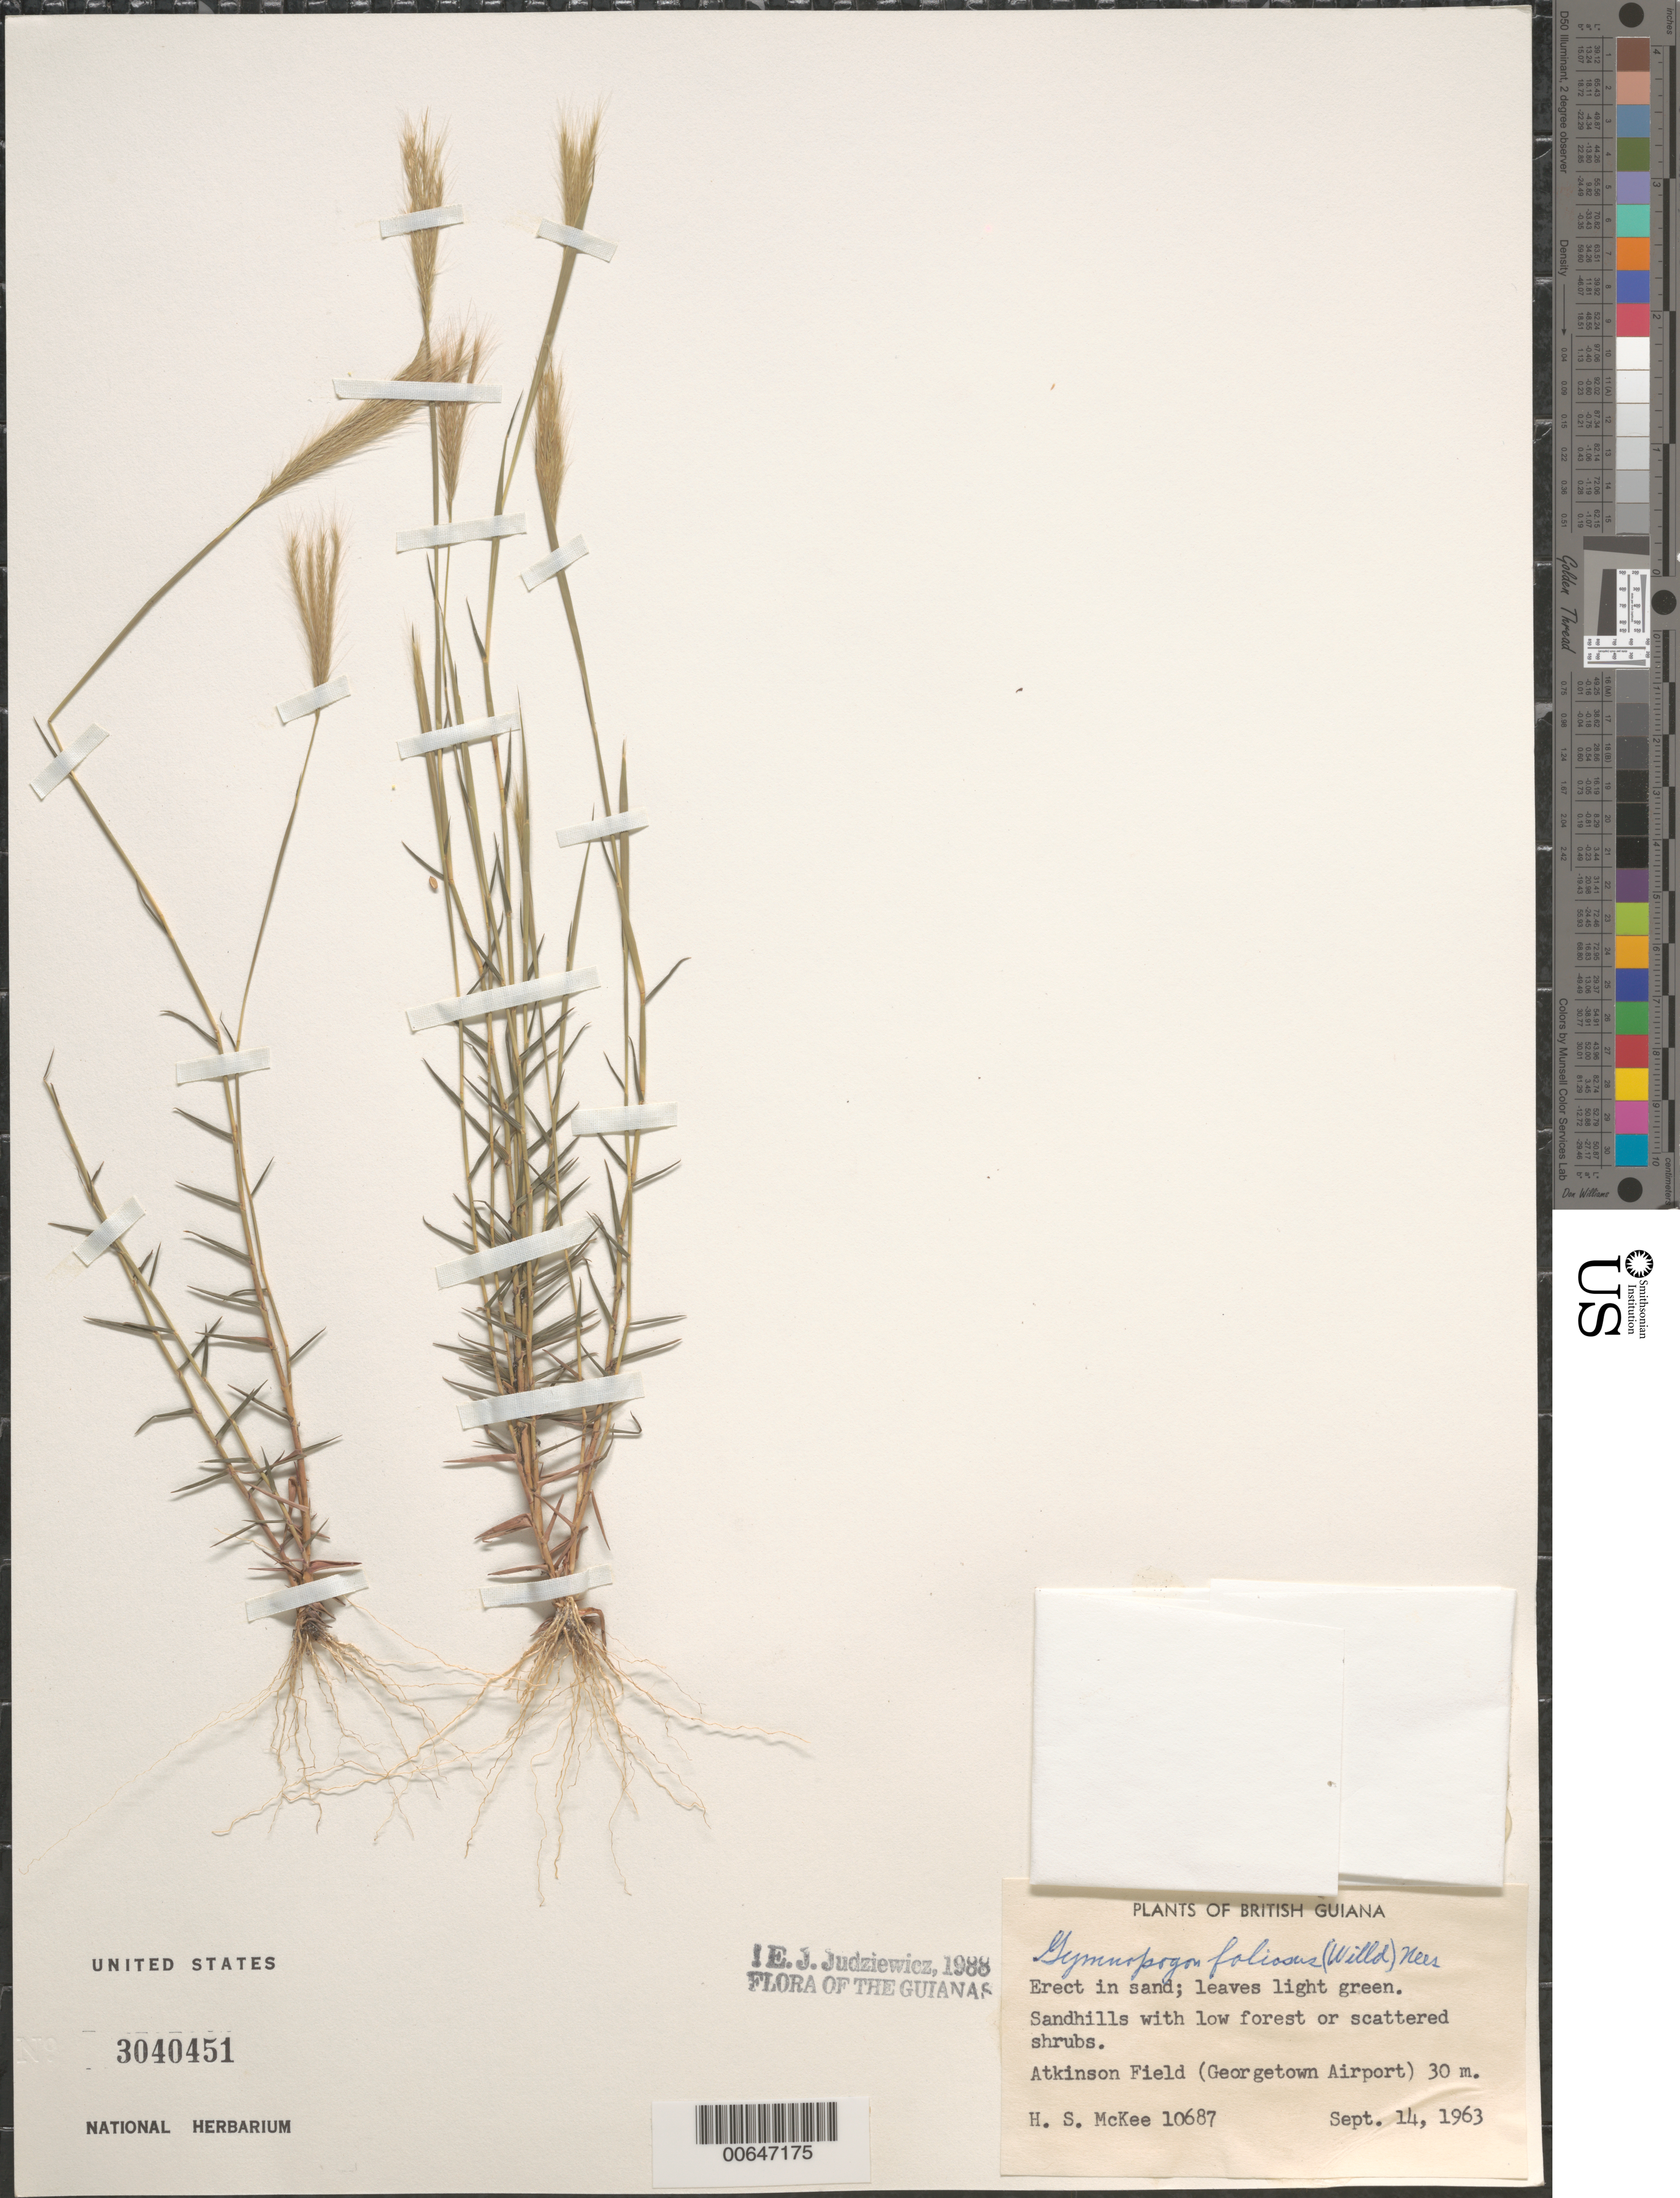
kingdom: Plantae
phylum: Tracheophyta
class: Liliopsida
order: Poales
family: Poaceae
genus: Gymnopogon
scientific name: Gymnopogon foliosus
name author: (Willd.) Nees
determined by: Judziewicz, E. J.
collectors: H. S. McKee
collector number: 10687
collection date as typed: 14-Sep-63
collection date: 1963-09-14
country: Guyana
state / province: Demerara-Mahaica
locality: Atkinson Field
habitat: Sandhills with low forest of scattered shrubs.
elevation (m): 30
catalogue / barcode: US 3040451